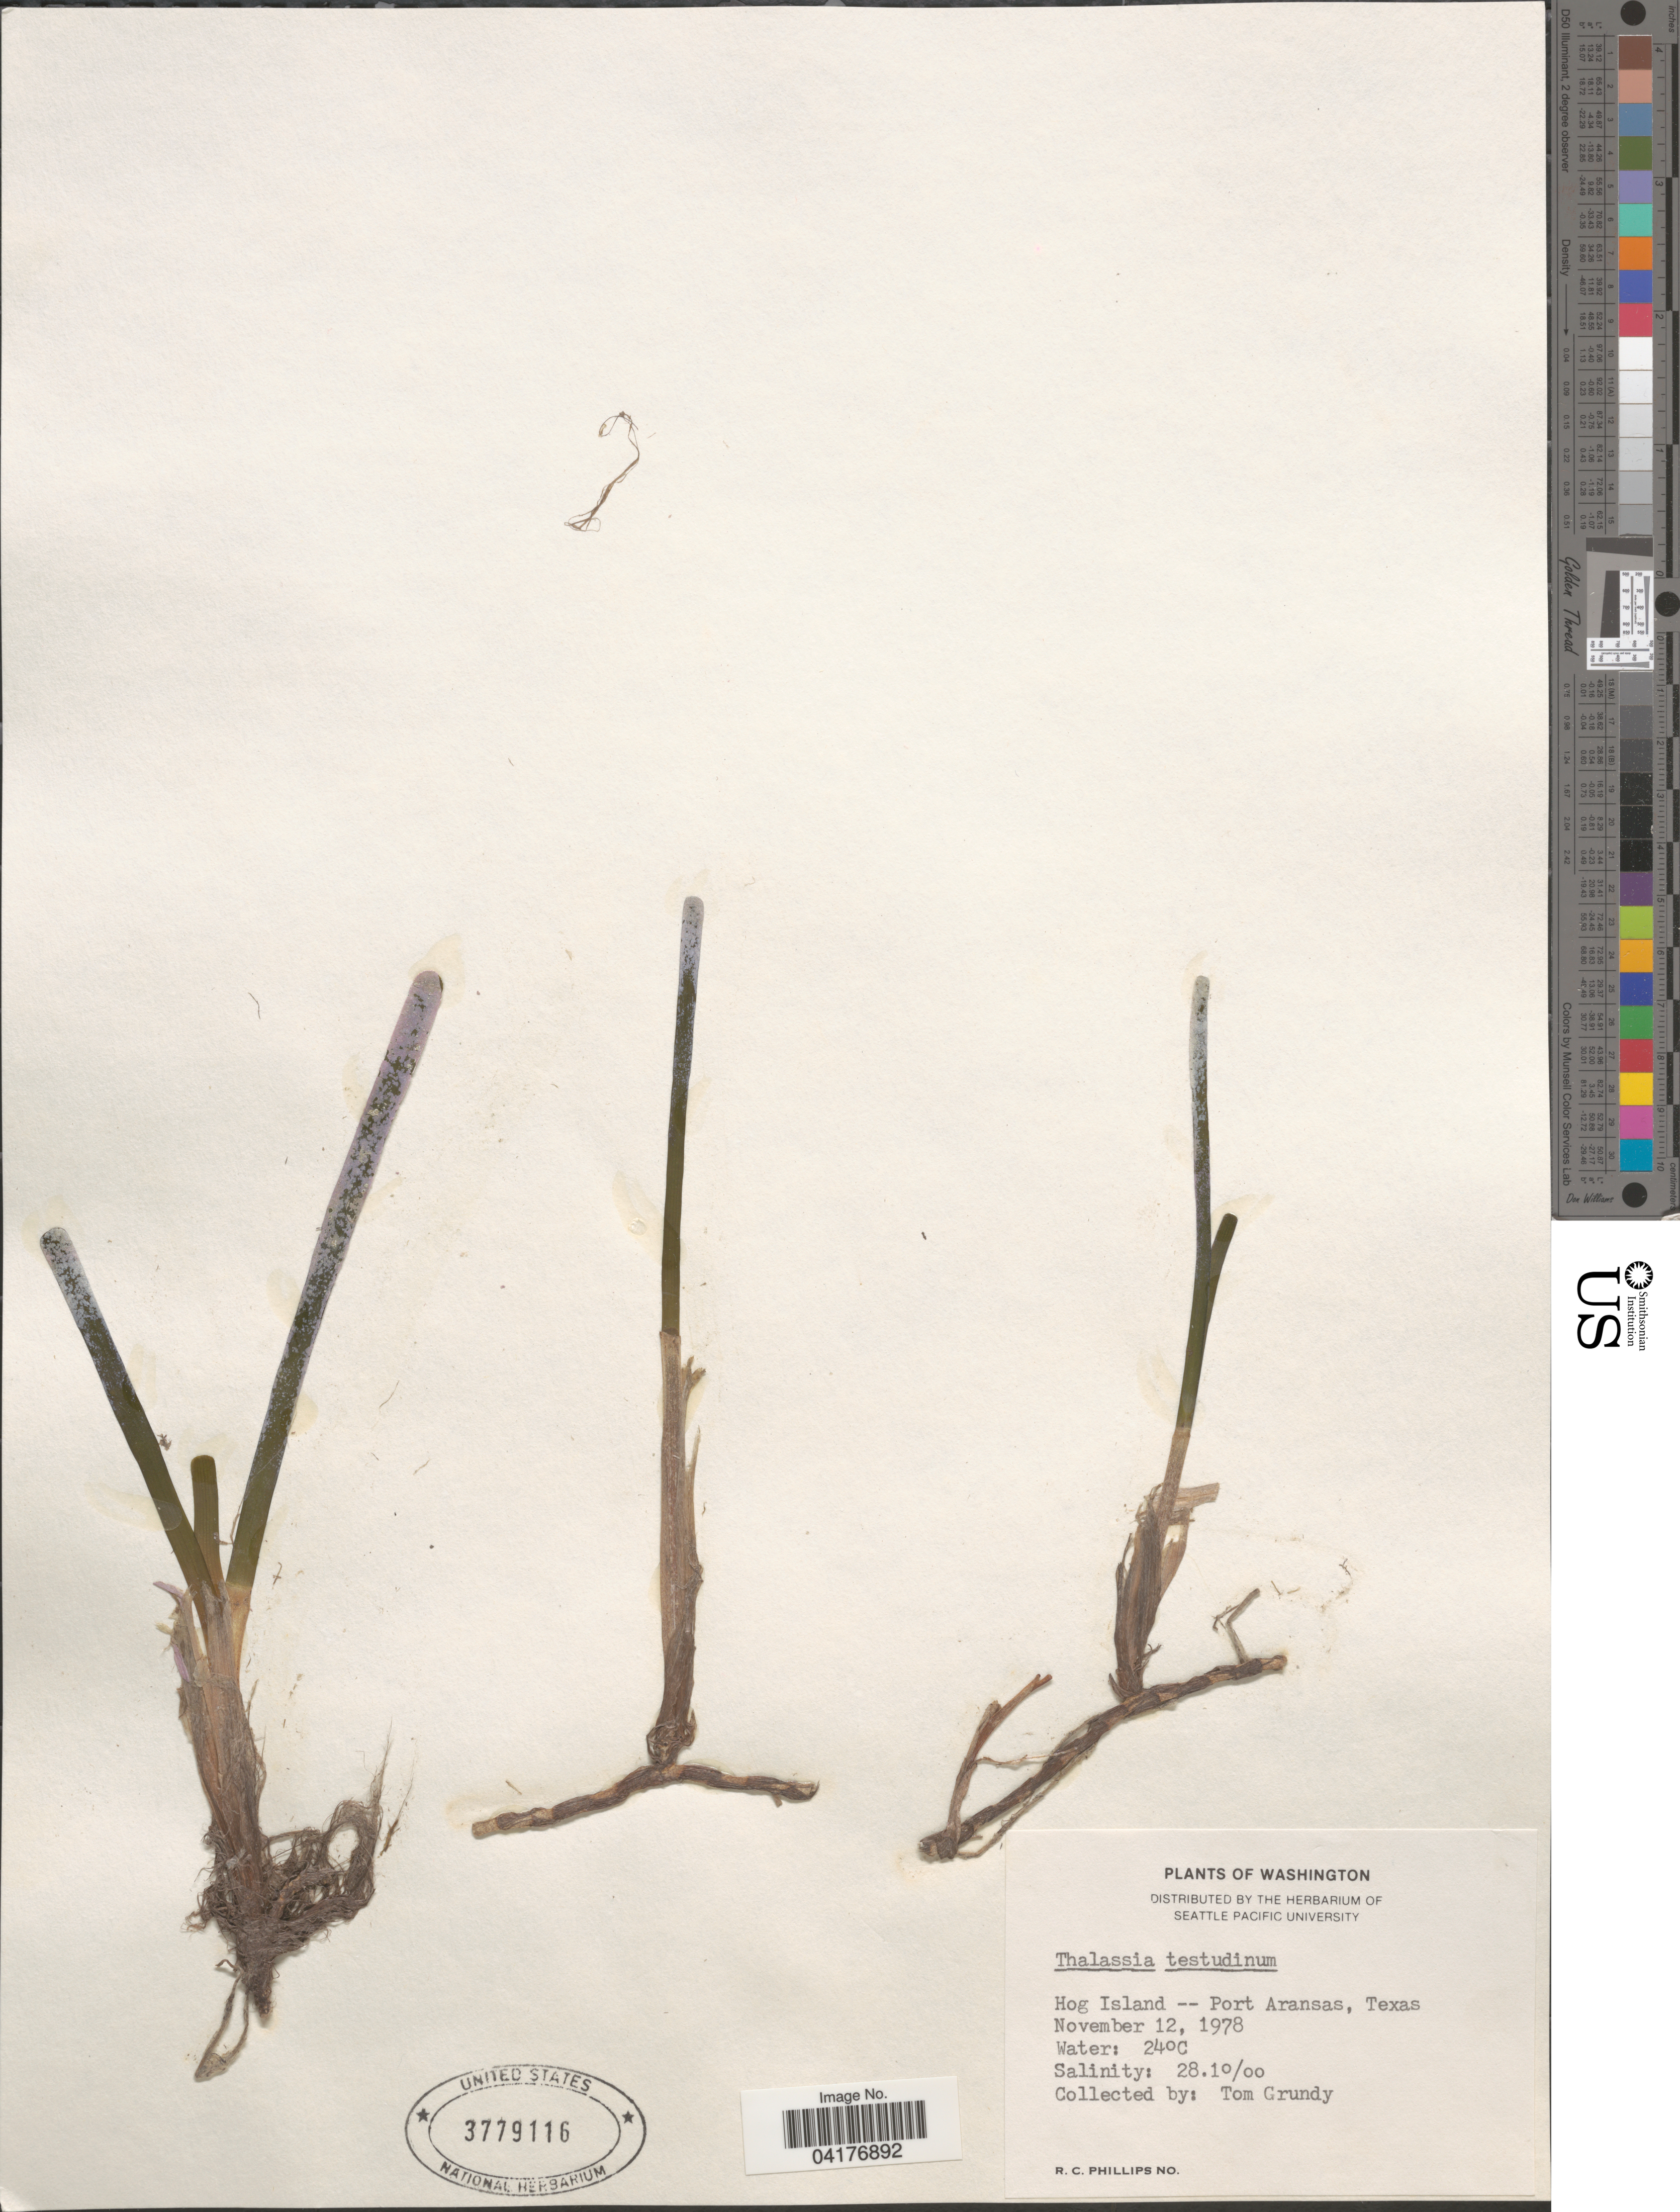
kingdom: Plantae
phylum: Tracheophyta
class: Liliopsida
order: Alismatales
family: Hydrocharitaceae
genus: Thalassia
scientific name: Thalassia testudinum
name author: Banks & Sol. ex K.D. Koenig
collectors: T. Grundy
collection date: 1978-11-12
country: United States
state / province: Texas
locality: Hog Island -- Port Aransas.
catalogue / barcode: US 3779116